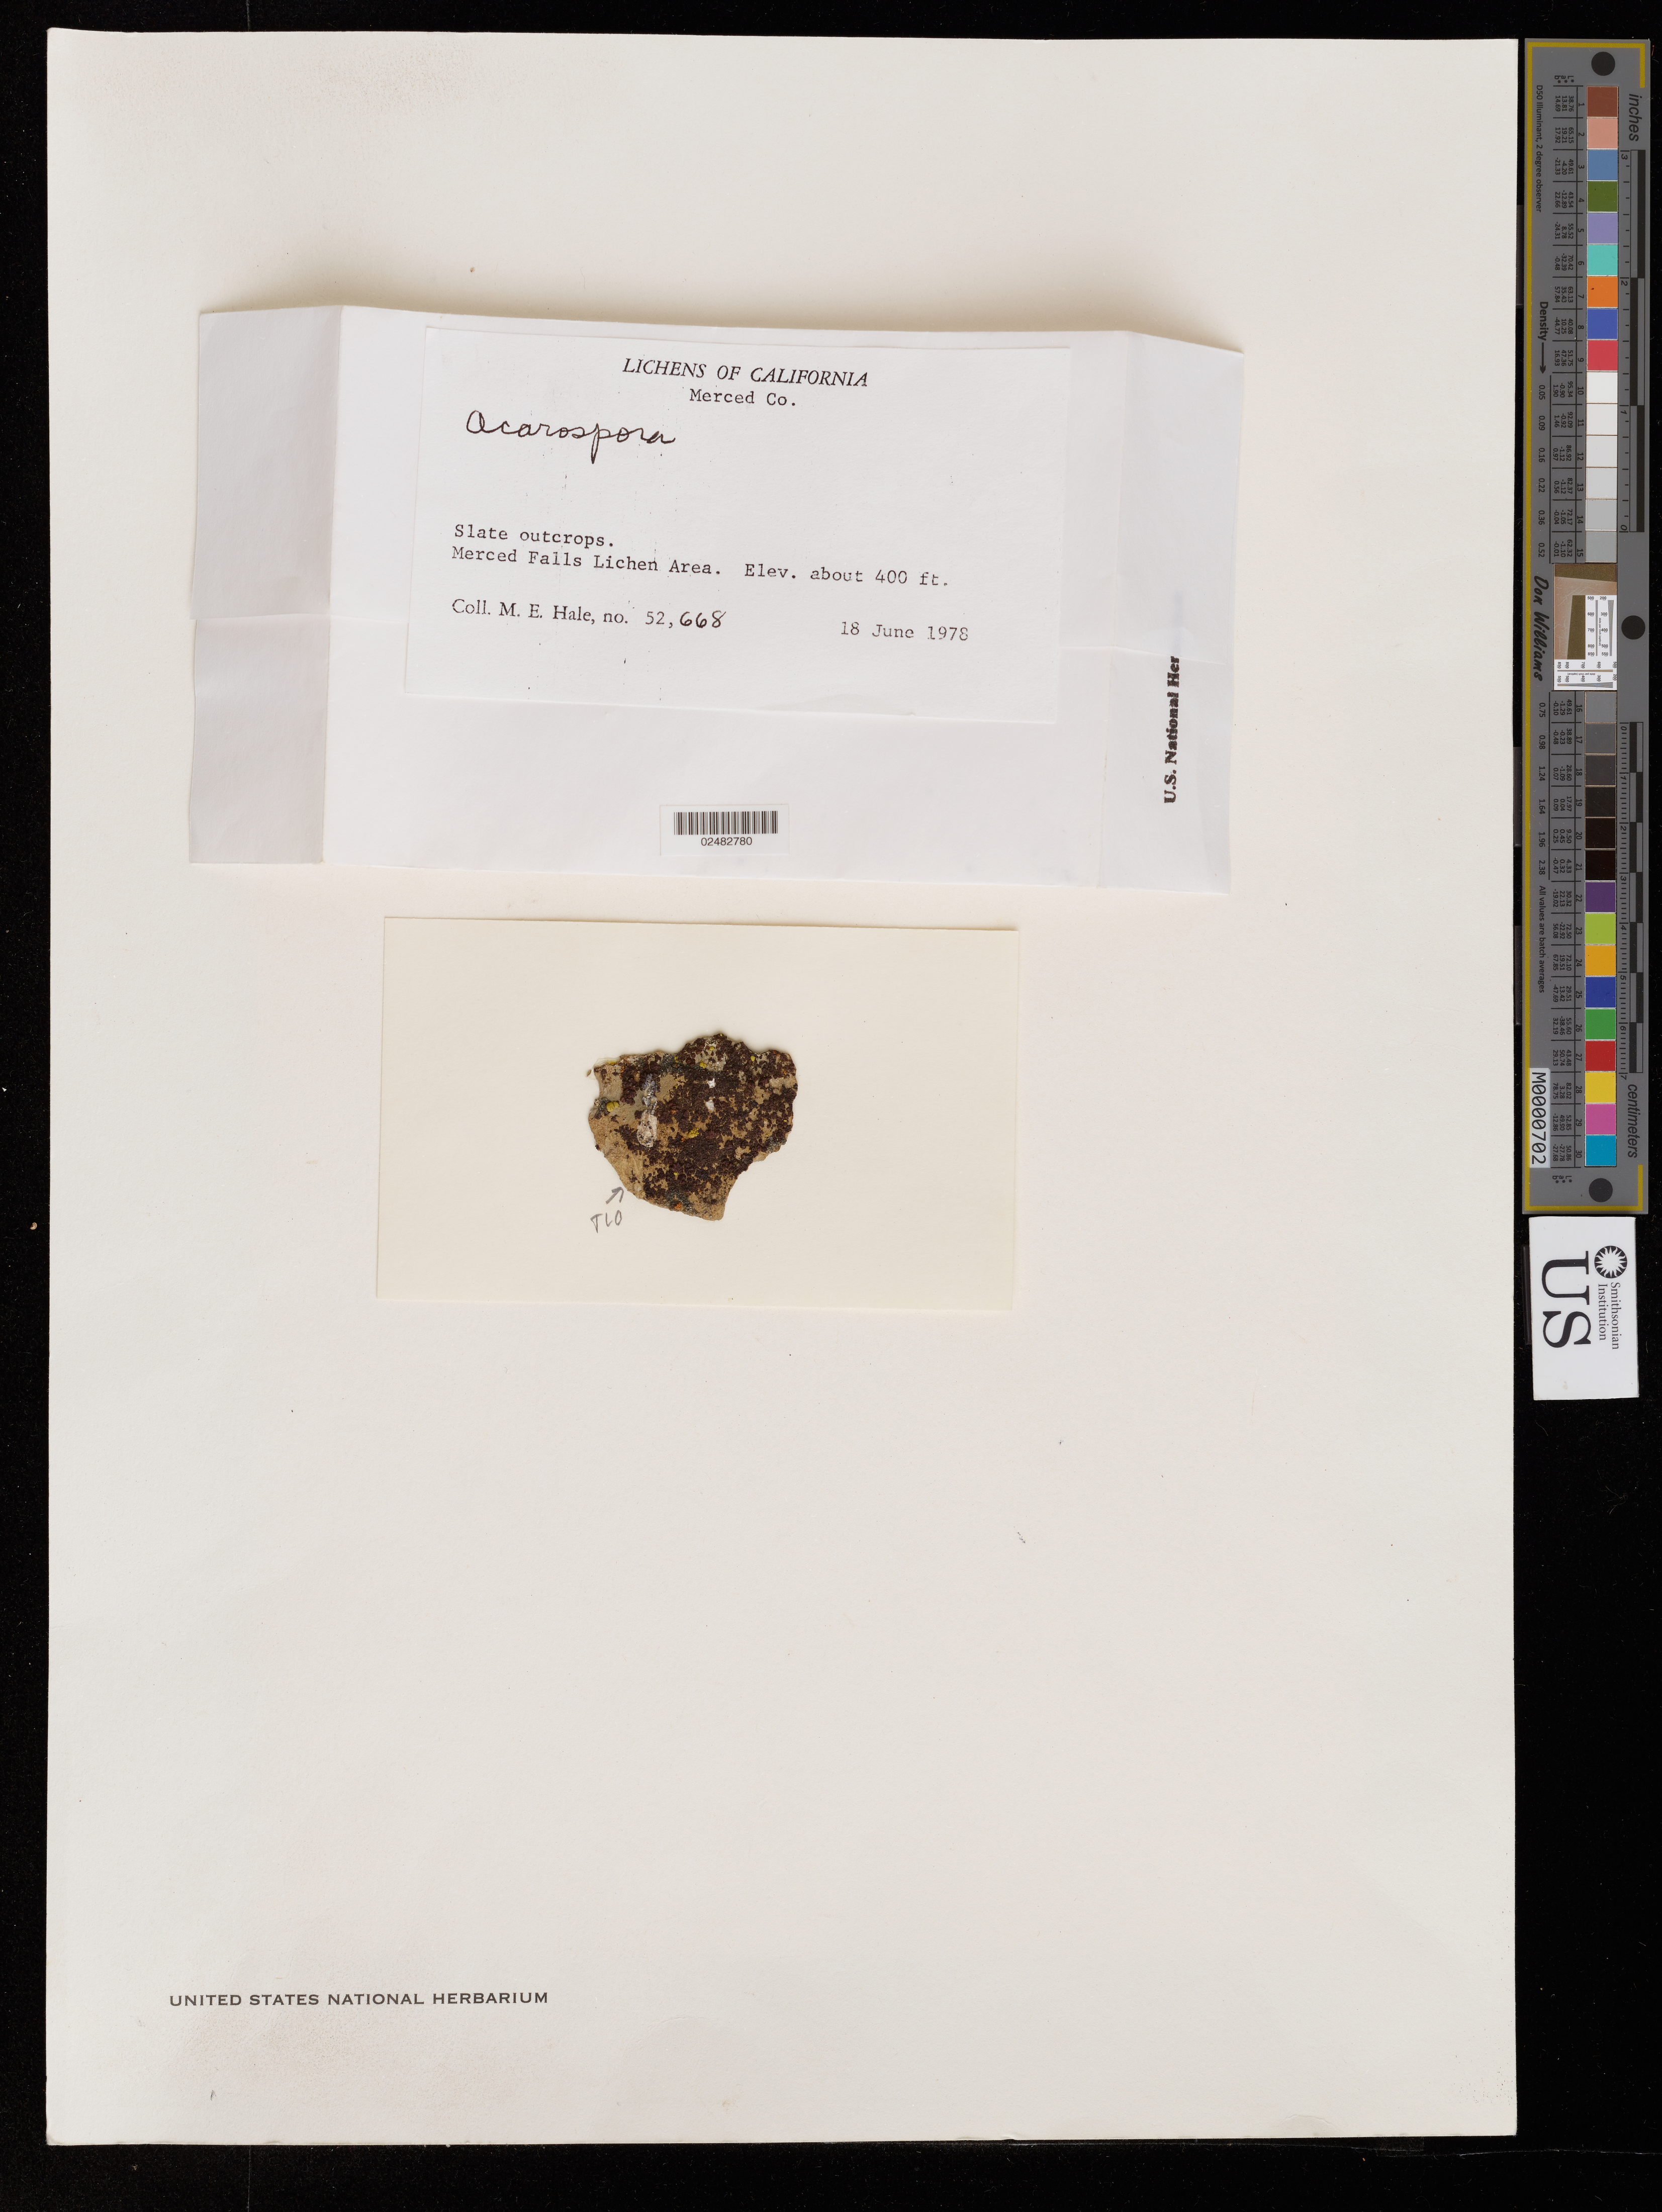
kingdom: Fungi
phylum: Ascomycota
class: Lecanoromycetes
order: Acarosporales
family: Acarosporaceae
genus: Acarospora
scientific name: Acarospora sp.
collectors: M. Hale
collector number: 52668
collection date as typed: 18 Jun 1978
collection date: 1978-06-18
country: United States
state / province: California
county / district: Merced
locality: Merced falls lichen area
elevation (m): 0